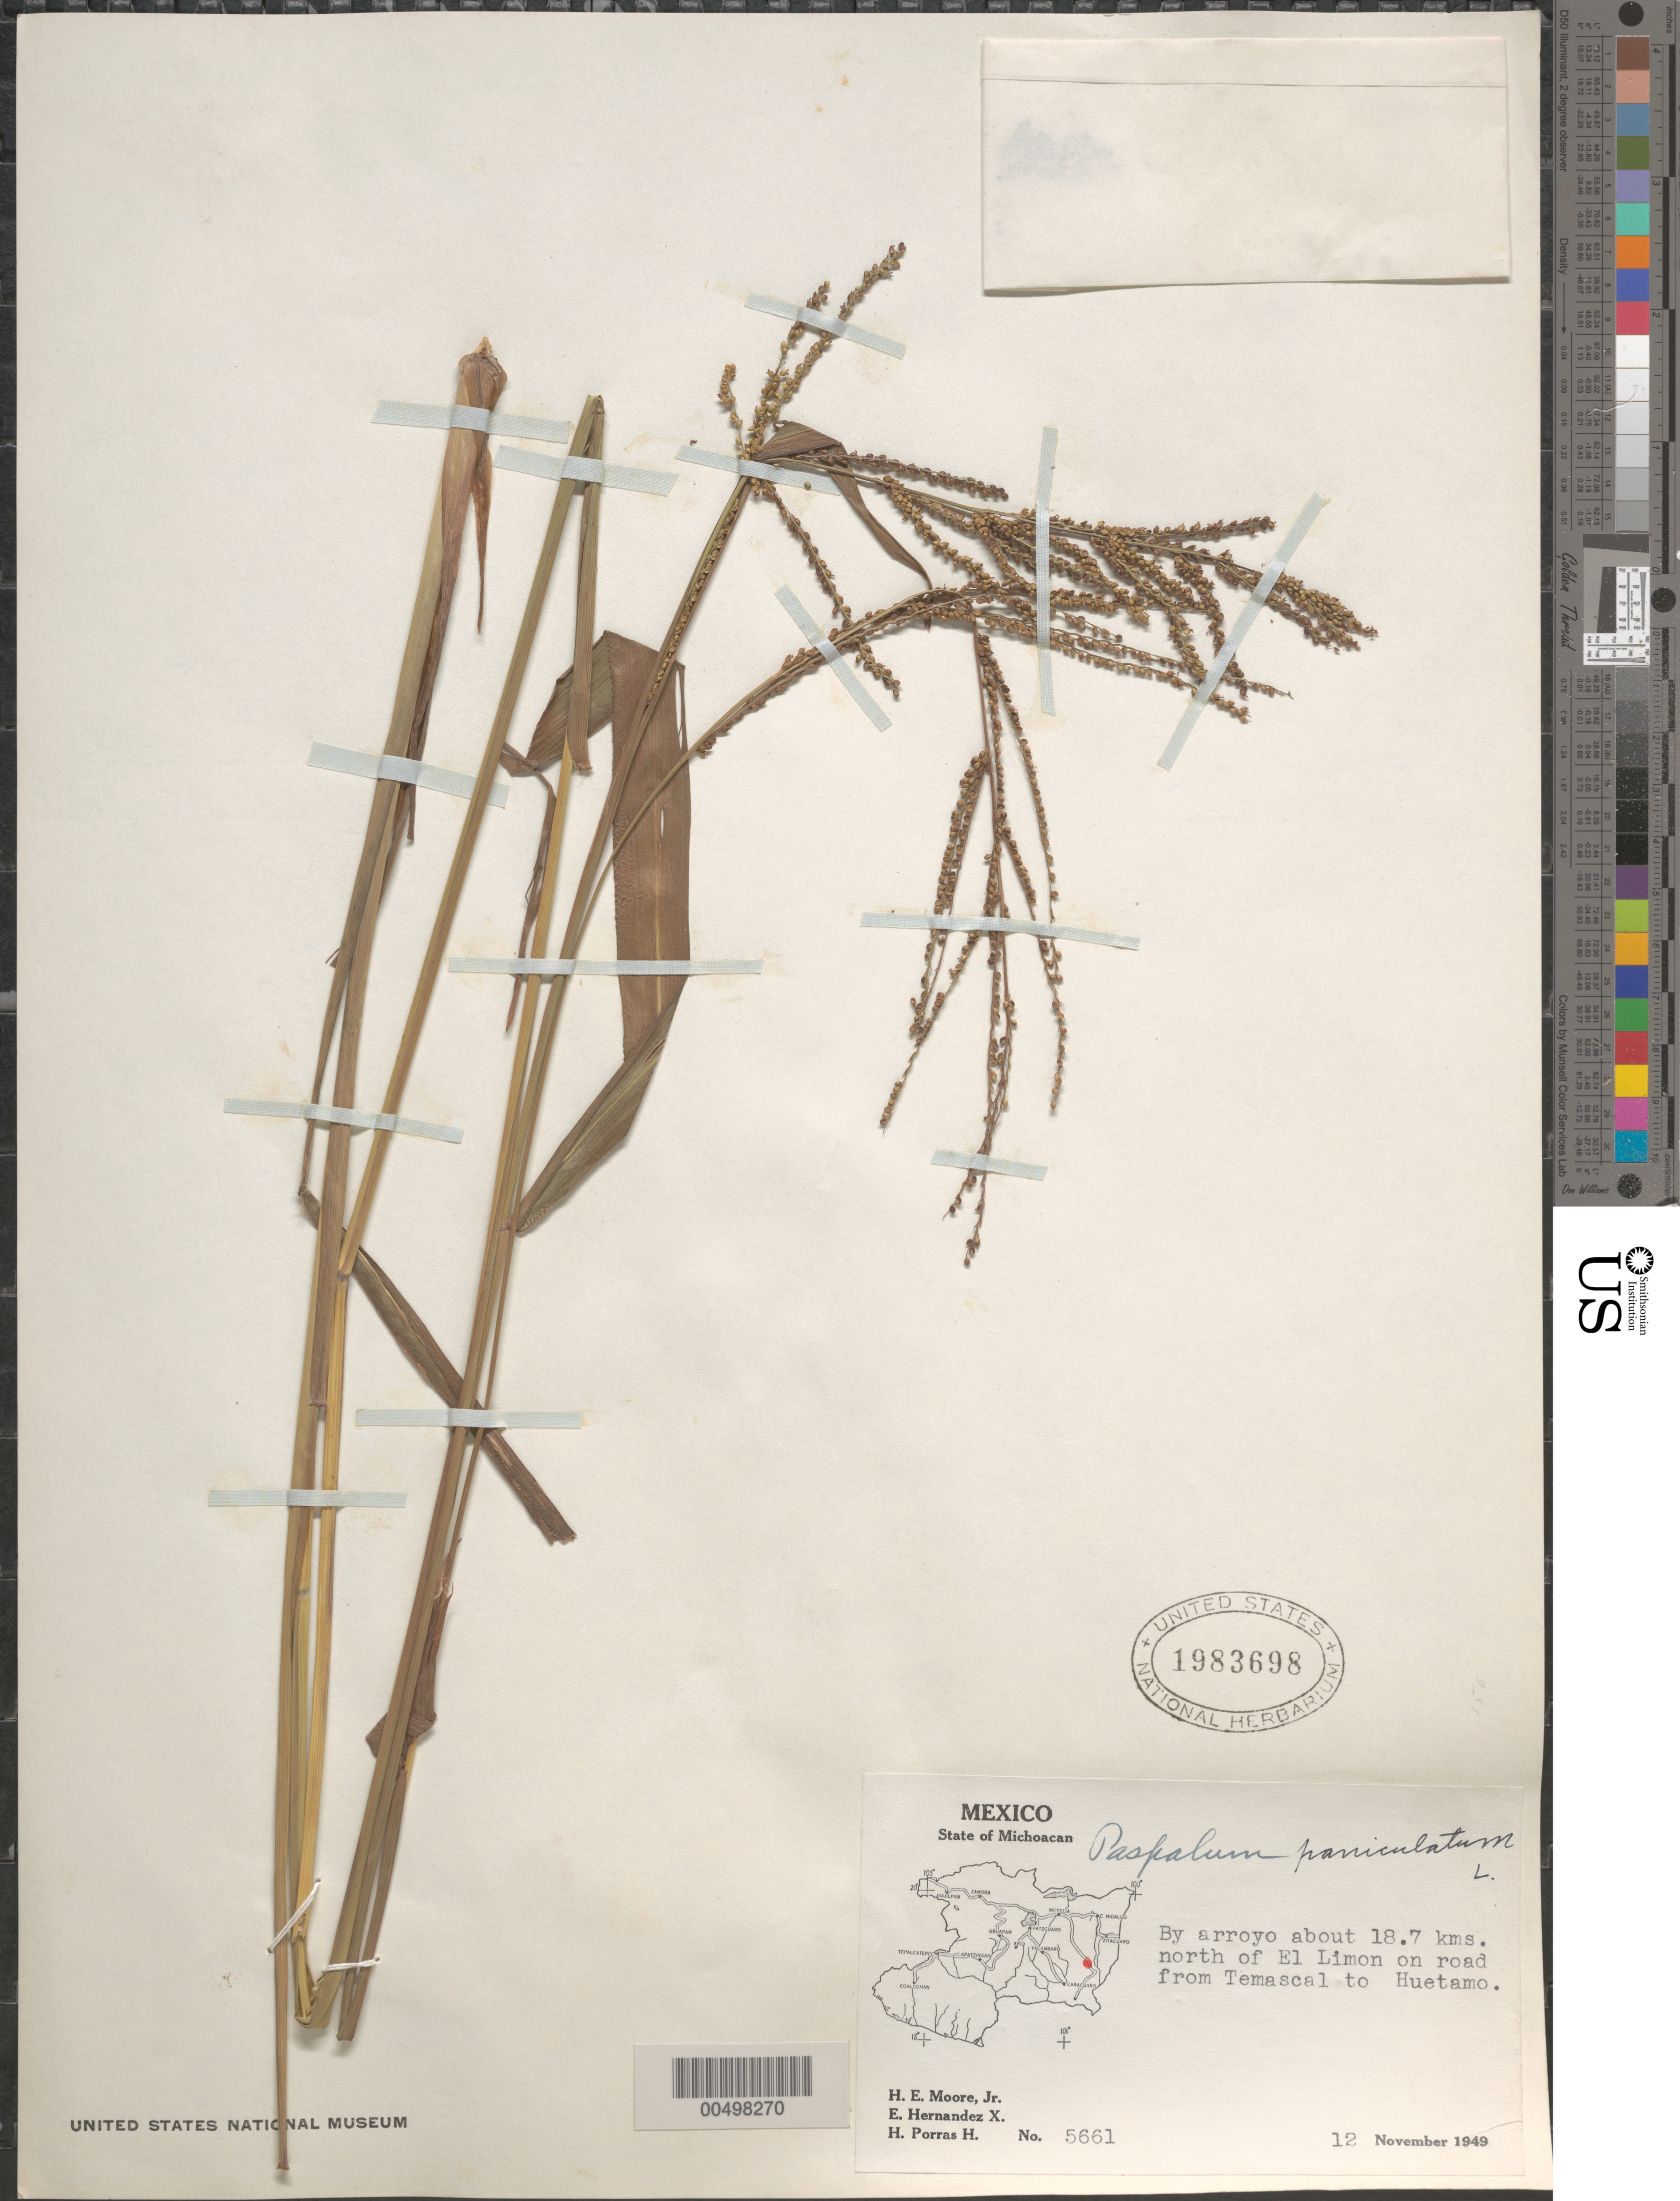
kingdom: Plantae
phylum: Tracheophyta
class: Liliopsida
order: Poales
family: Poaceae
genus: Paspalum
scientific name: Paspalum paniculatum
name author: L.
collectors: H. E. Moore, E. I. Hernández-X. & H. Porras-H.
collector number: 5661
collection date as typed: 12 Nov 1949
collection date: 1949-11-12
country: Mexico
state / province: Michoacán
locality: About 18.7 km N of El Limon on rd from Temascal to Huetamo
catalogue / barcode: US 1983698